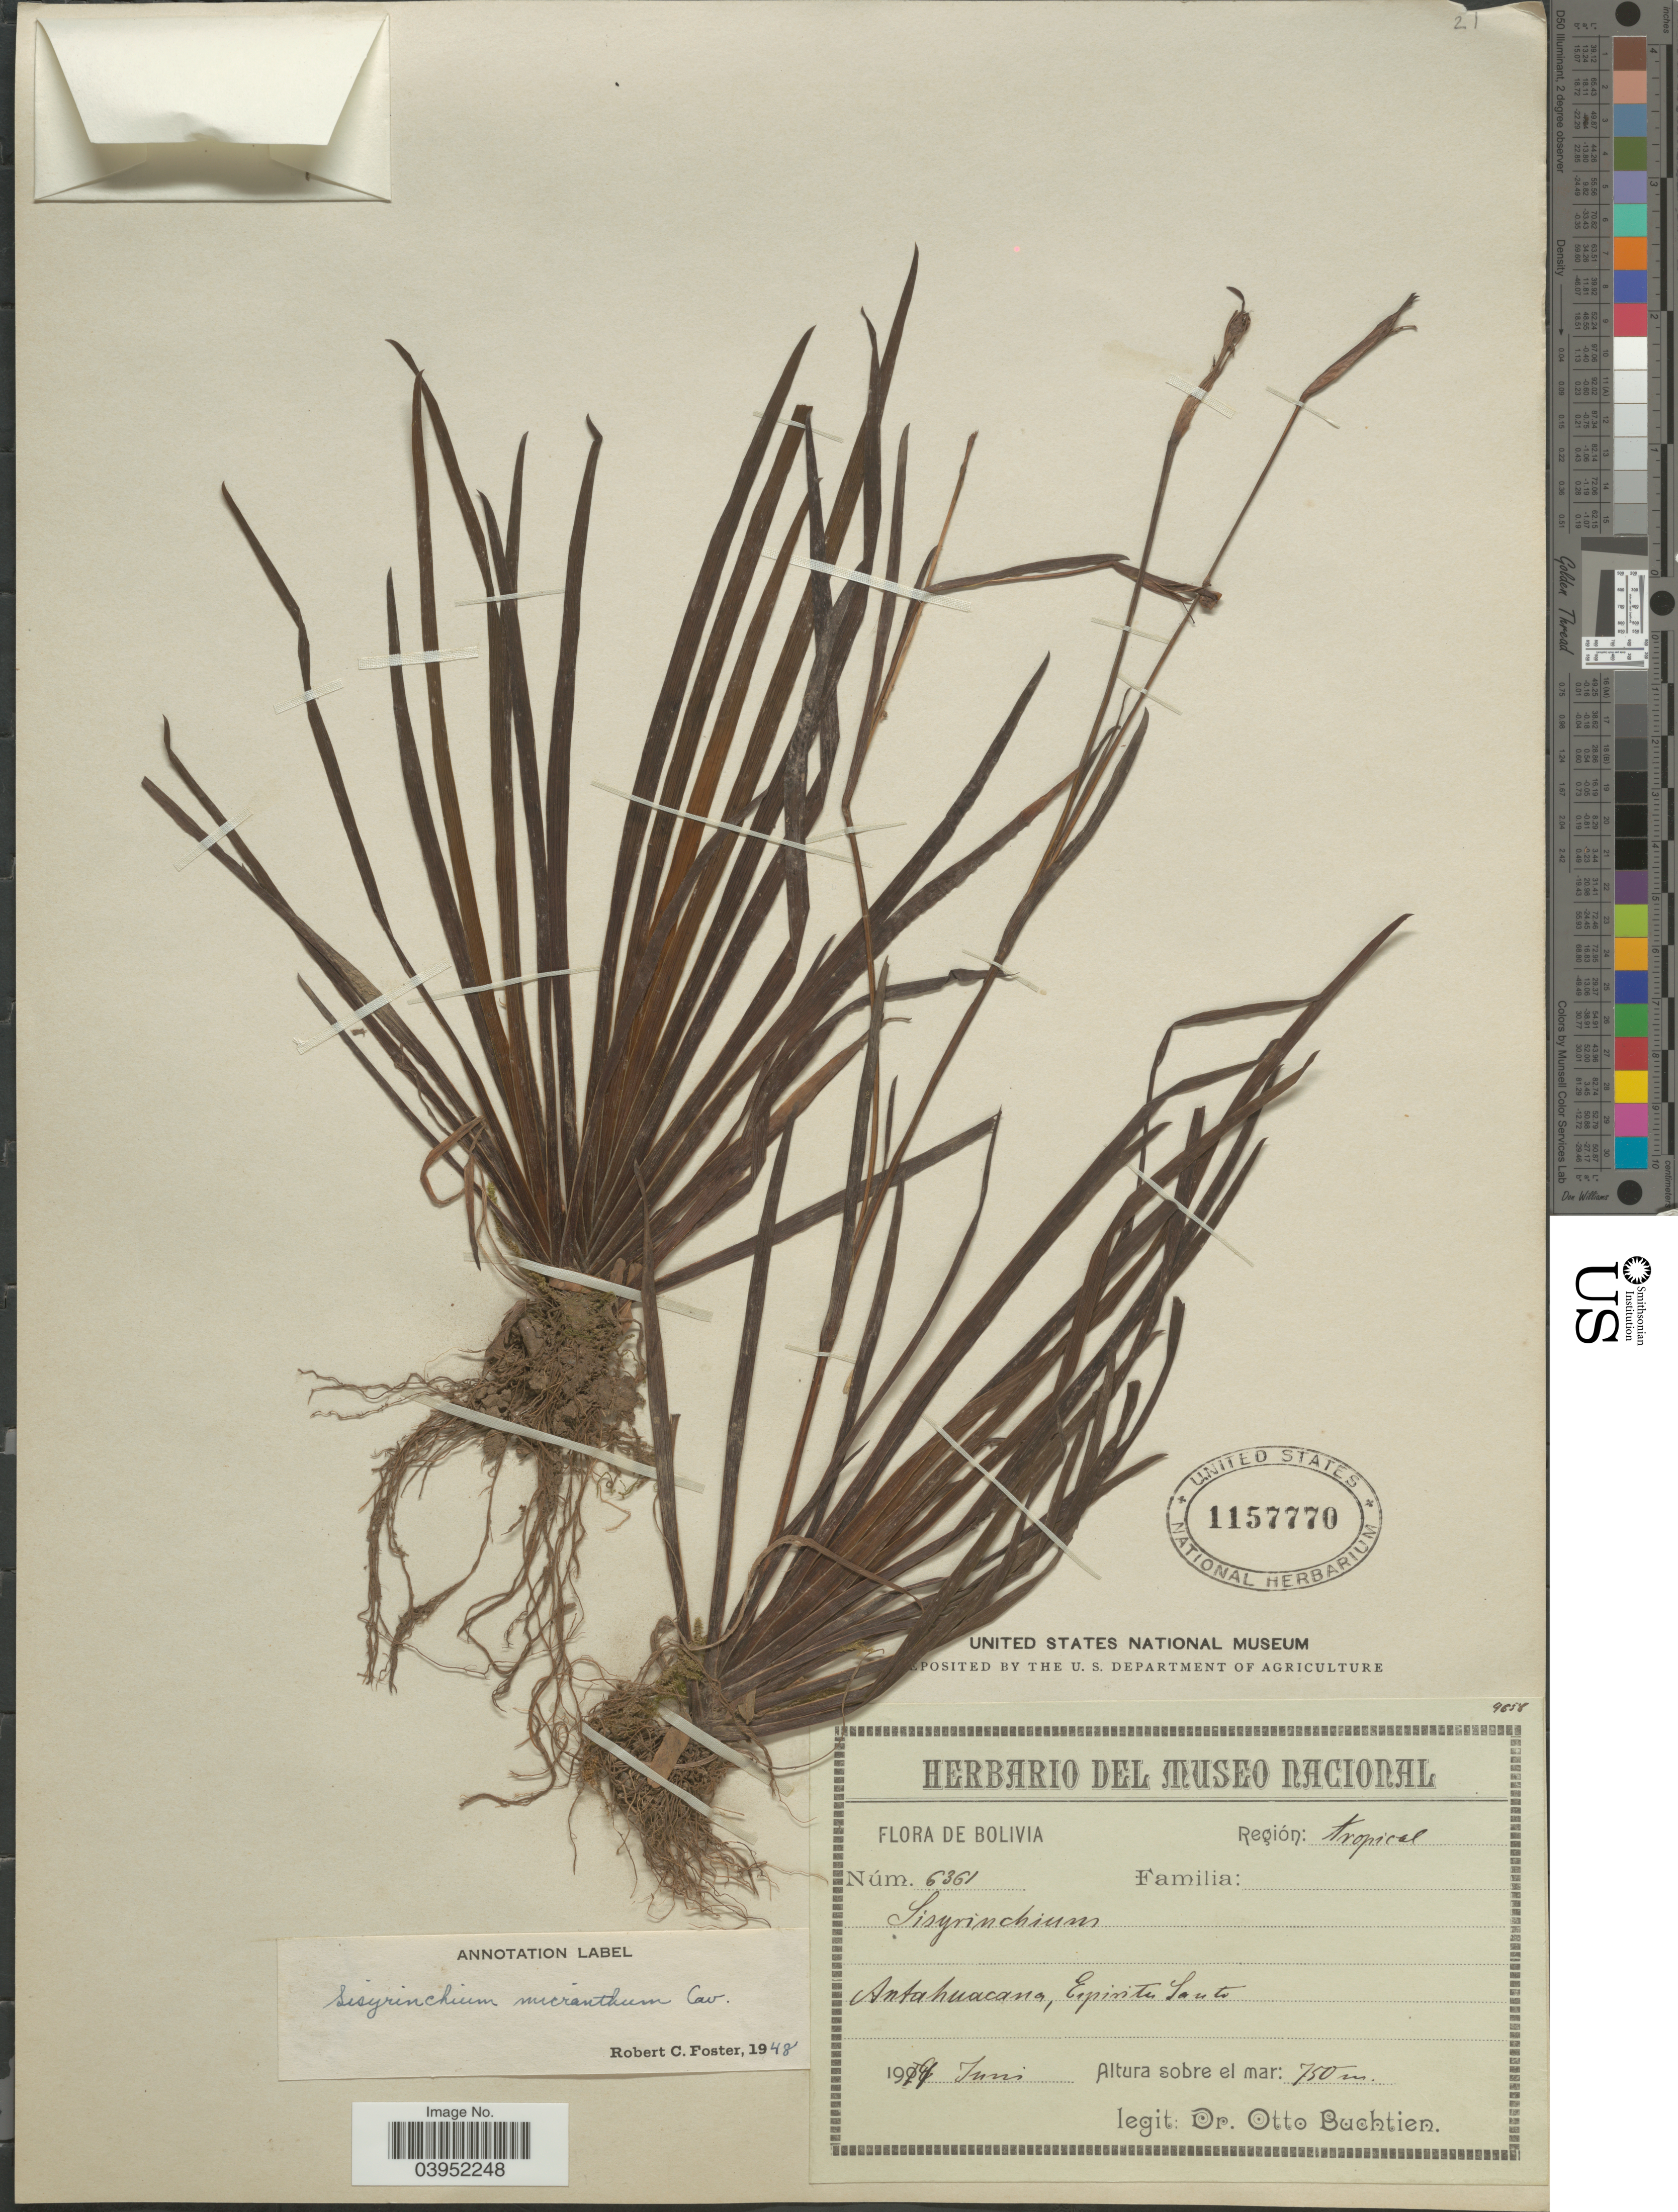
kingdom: Plantae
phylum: Tracheophyta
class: Liliopsida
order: Asparagales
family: Iridaceae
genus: Sisyrinchium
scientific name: Sisyrinchium micranthum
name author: Cav.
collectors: O. Buchtien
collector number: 6361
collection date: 1979-06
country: Bolivia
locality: Región: tropical. Antahuacana, Espiritu Santo.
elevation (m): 750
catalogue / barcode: US 1157770